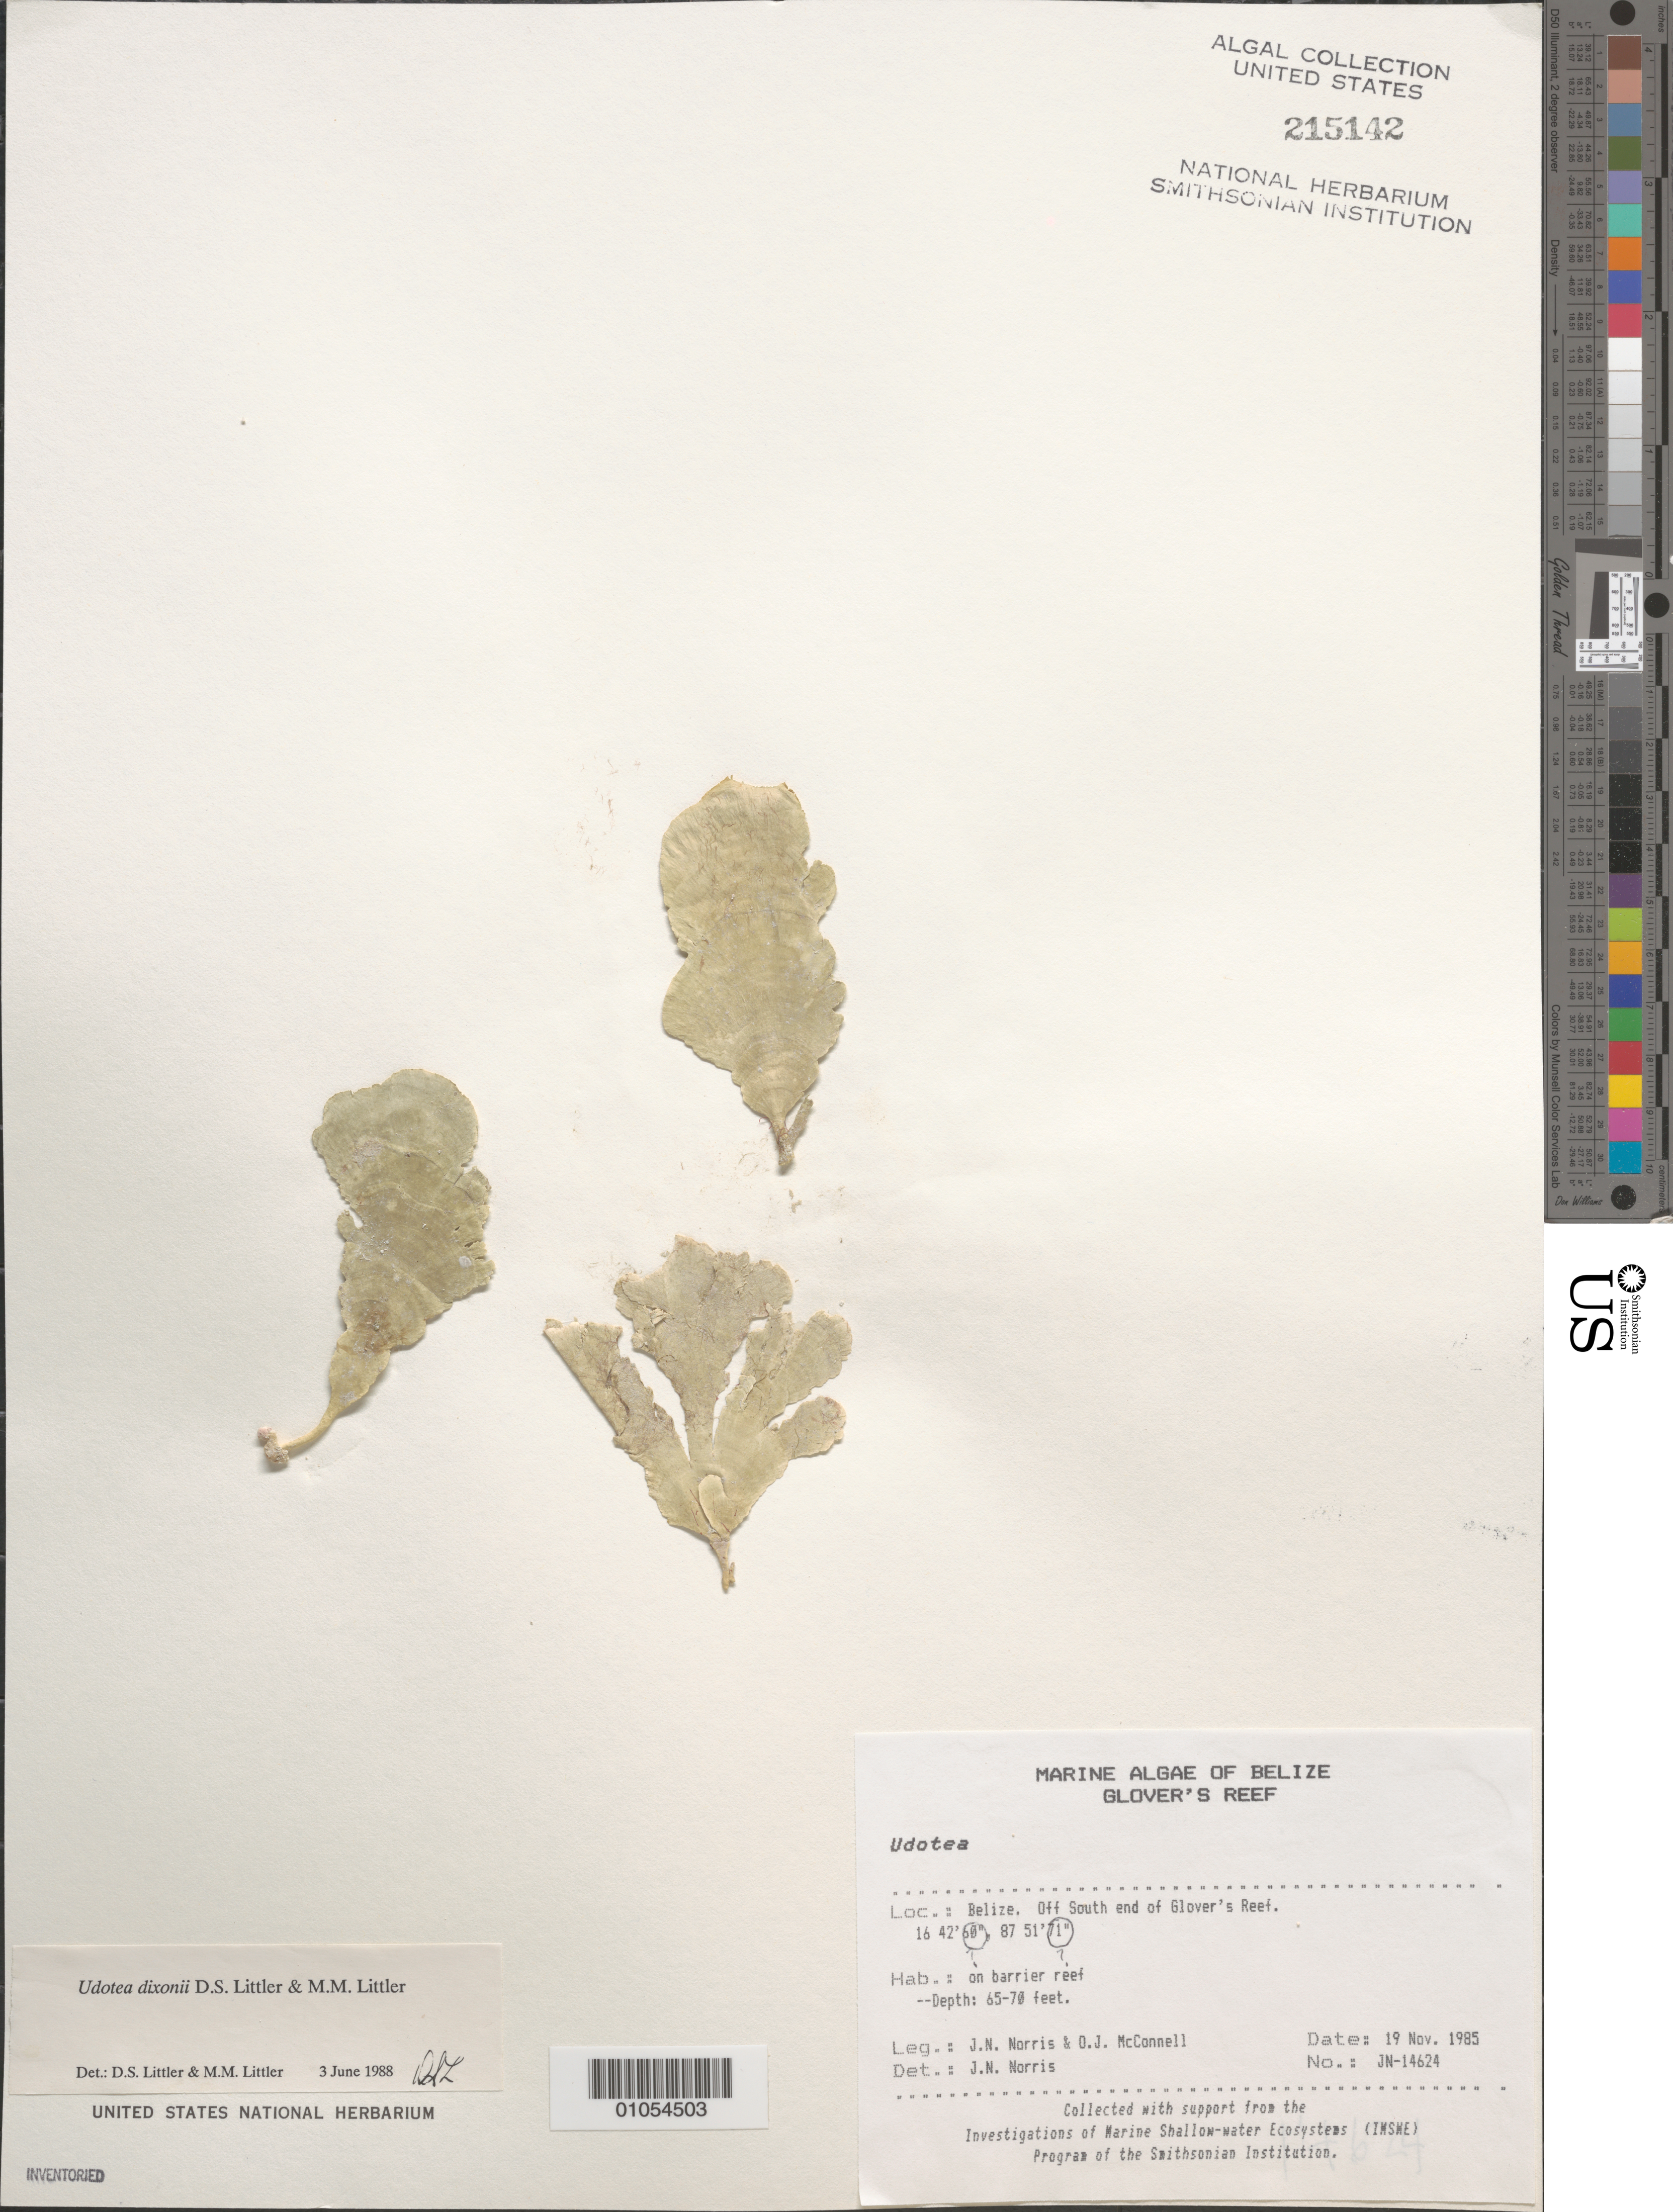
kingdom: Plantae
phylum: Chlorophyta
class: Ulvophyceae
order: Bryopsidales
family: Udoteaceae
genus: Udotea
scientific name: Udotea dixonii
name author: D.S. Littler & Littler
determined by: Littler, D. S.; Littler, M. M.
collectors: J. N. Norris & O. McConnell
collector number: JN-14624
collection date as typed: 19 Nov 1985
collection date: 1985-11-19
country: Belize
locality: Glover's Reef, off south end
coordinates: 16 42'00"N, 87 51'00"W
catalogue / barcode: US 215142